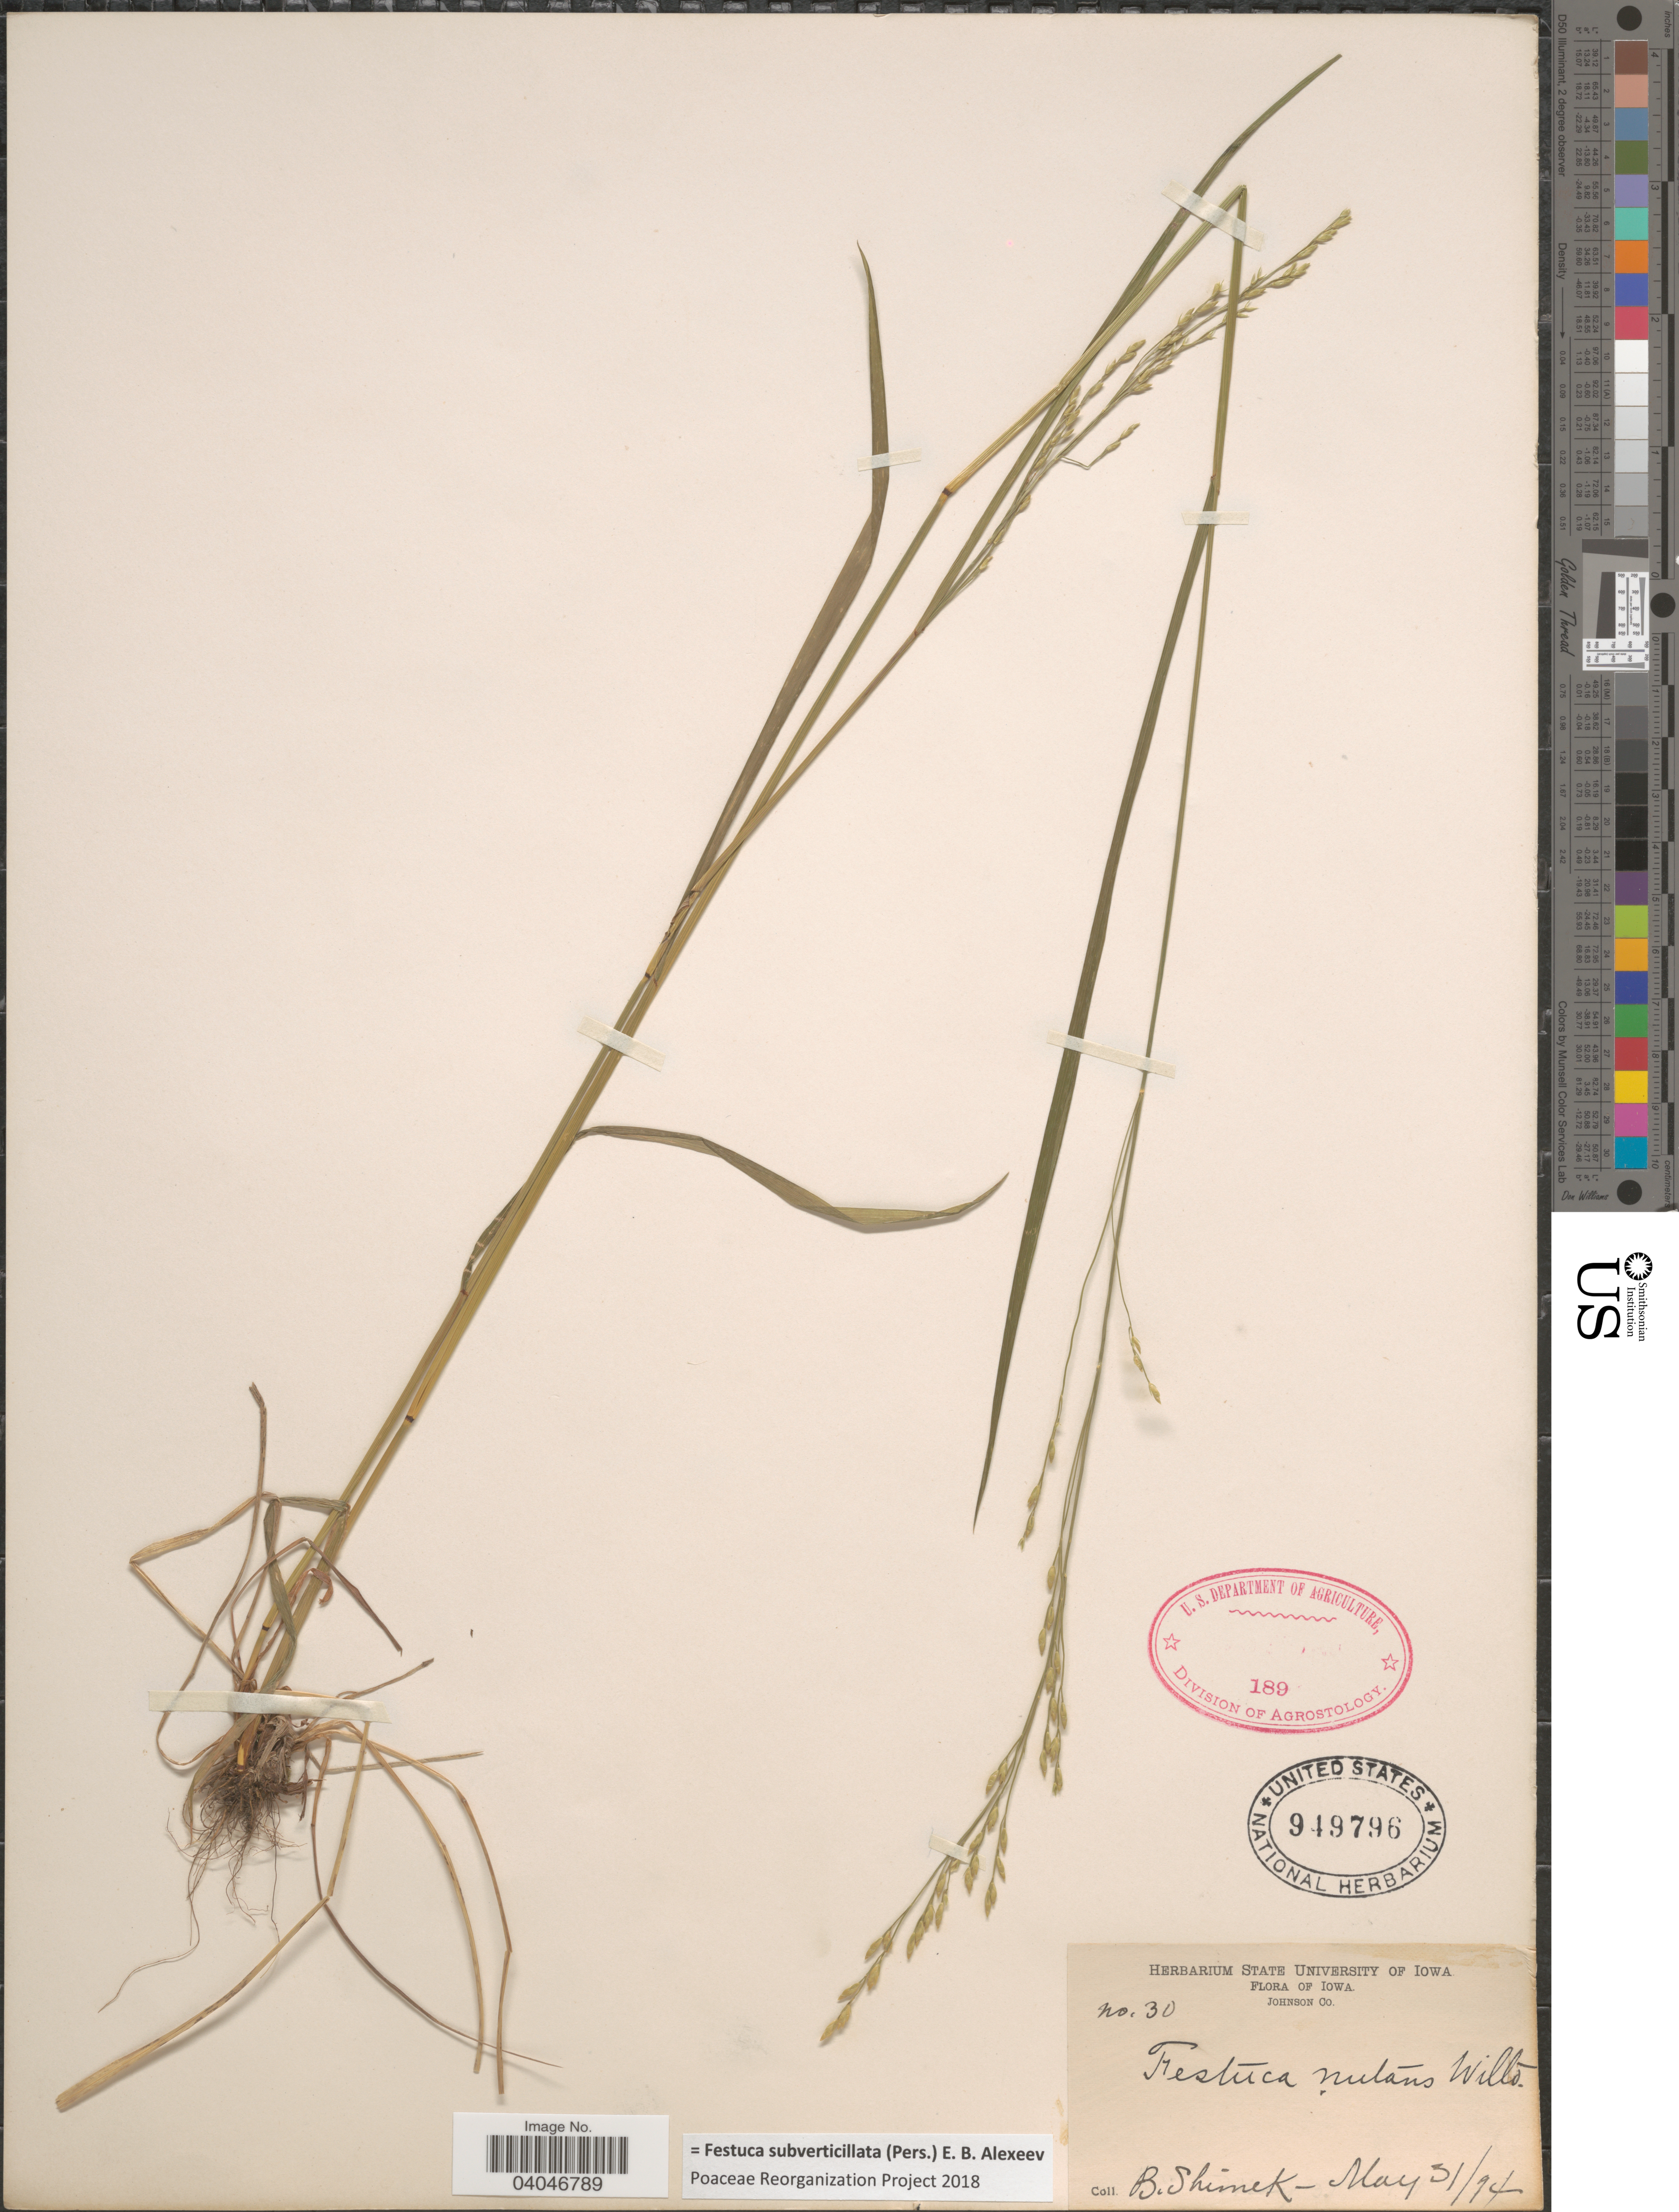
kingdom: Plantae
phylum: Tracheophyta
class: Liliopsida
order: Poales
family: Poaceae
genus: Festuca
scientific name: Festuca subverticillata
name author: (Pers.) E.B. Alexeev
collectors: B. Shimek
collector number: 30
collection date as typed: Transcribed d/m/y: 31/5/94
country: United States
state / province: Iowa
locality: Johnson Co.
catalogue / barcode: US 949796